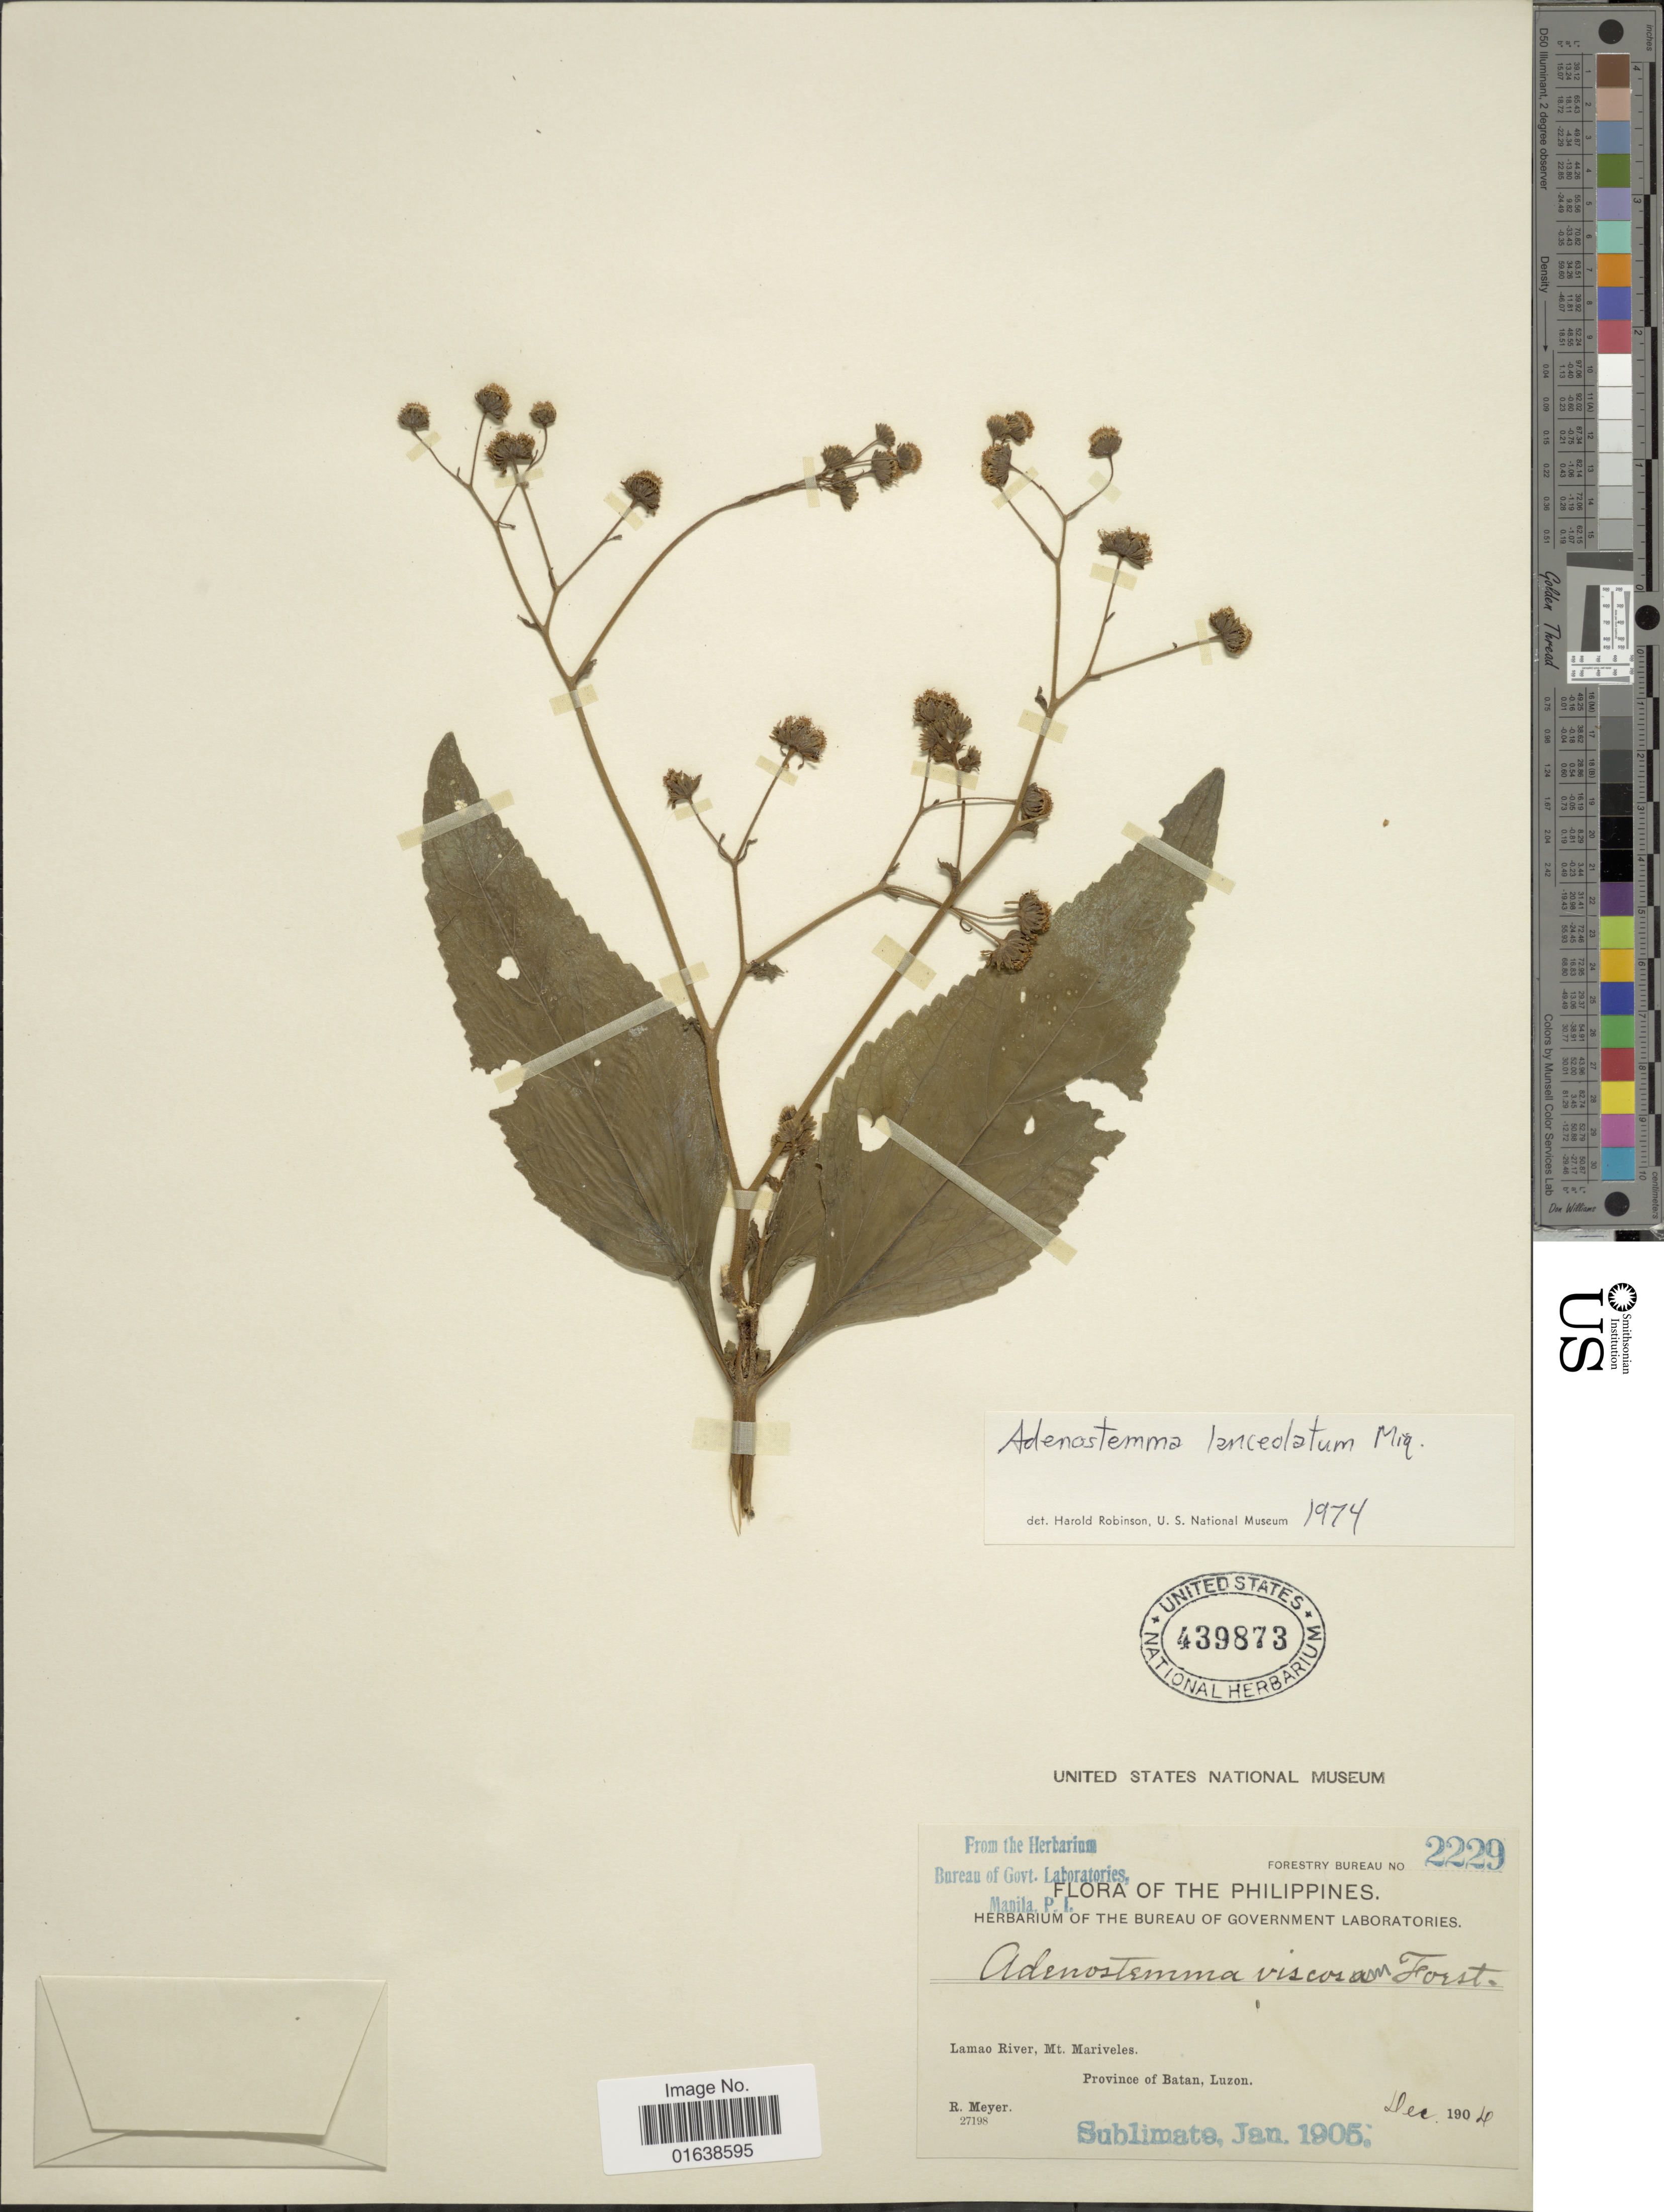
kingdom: Plantae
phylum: Tracheophyta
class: Magnoliopsida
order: Asterales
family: Asteraceae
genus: Adenostemma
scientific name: Adenostemma lanceolatum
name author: Miq.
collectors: R. Meyer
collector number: Forestry Bureau 2229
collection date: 1904-12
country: Philippines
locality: The Philippines.Lamao River. Mt. Mariveles. Province of Bataan, Luzon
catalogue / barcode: US 439873